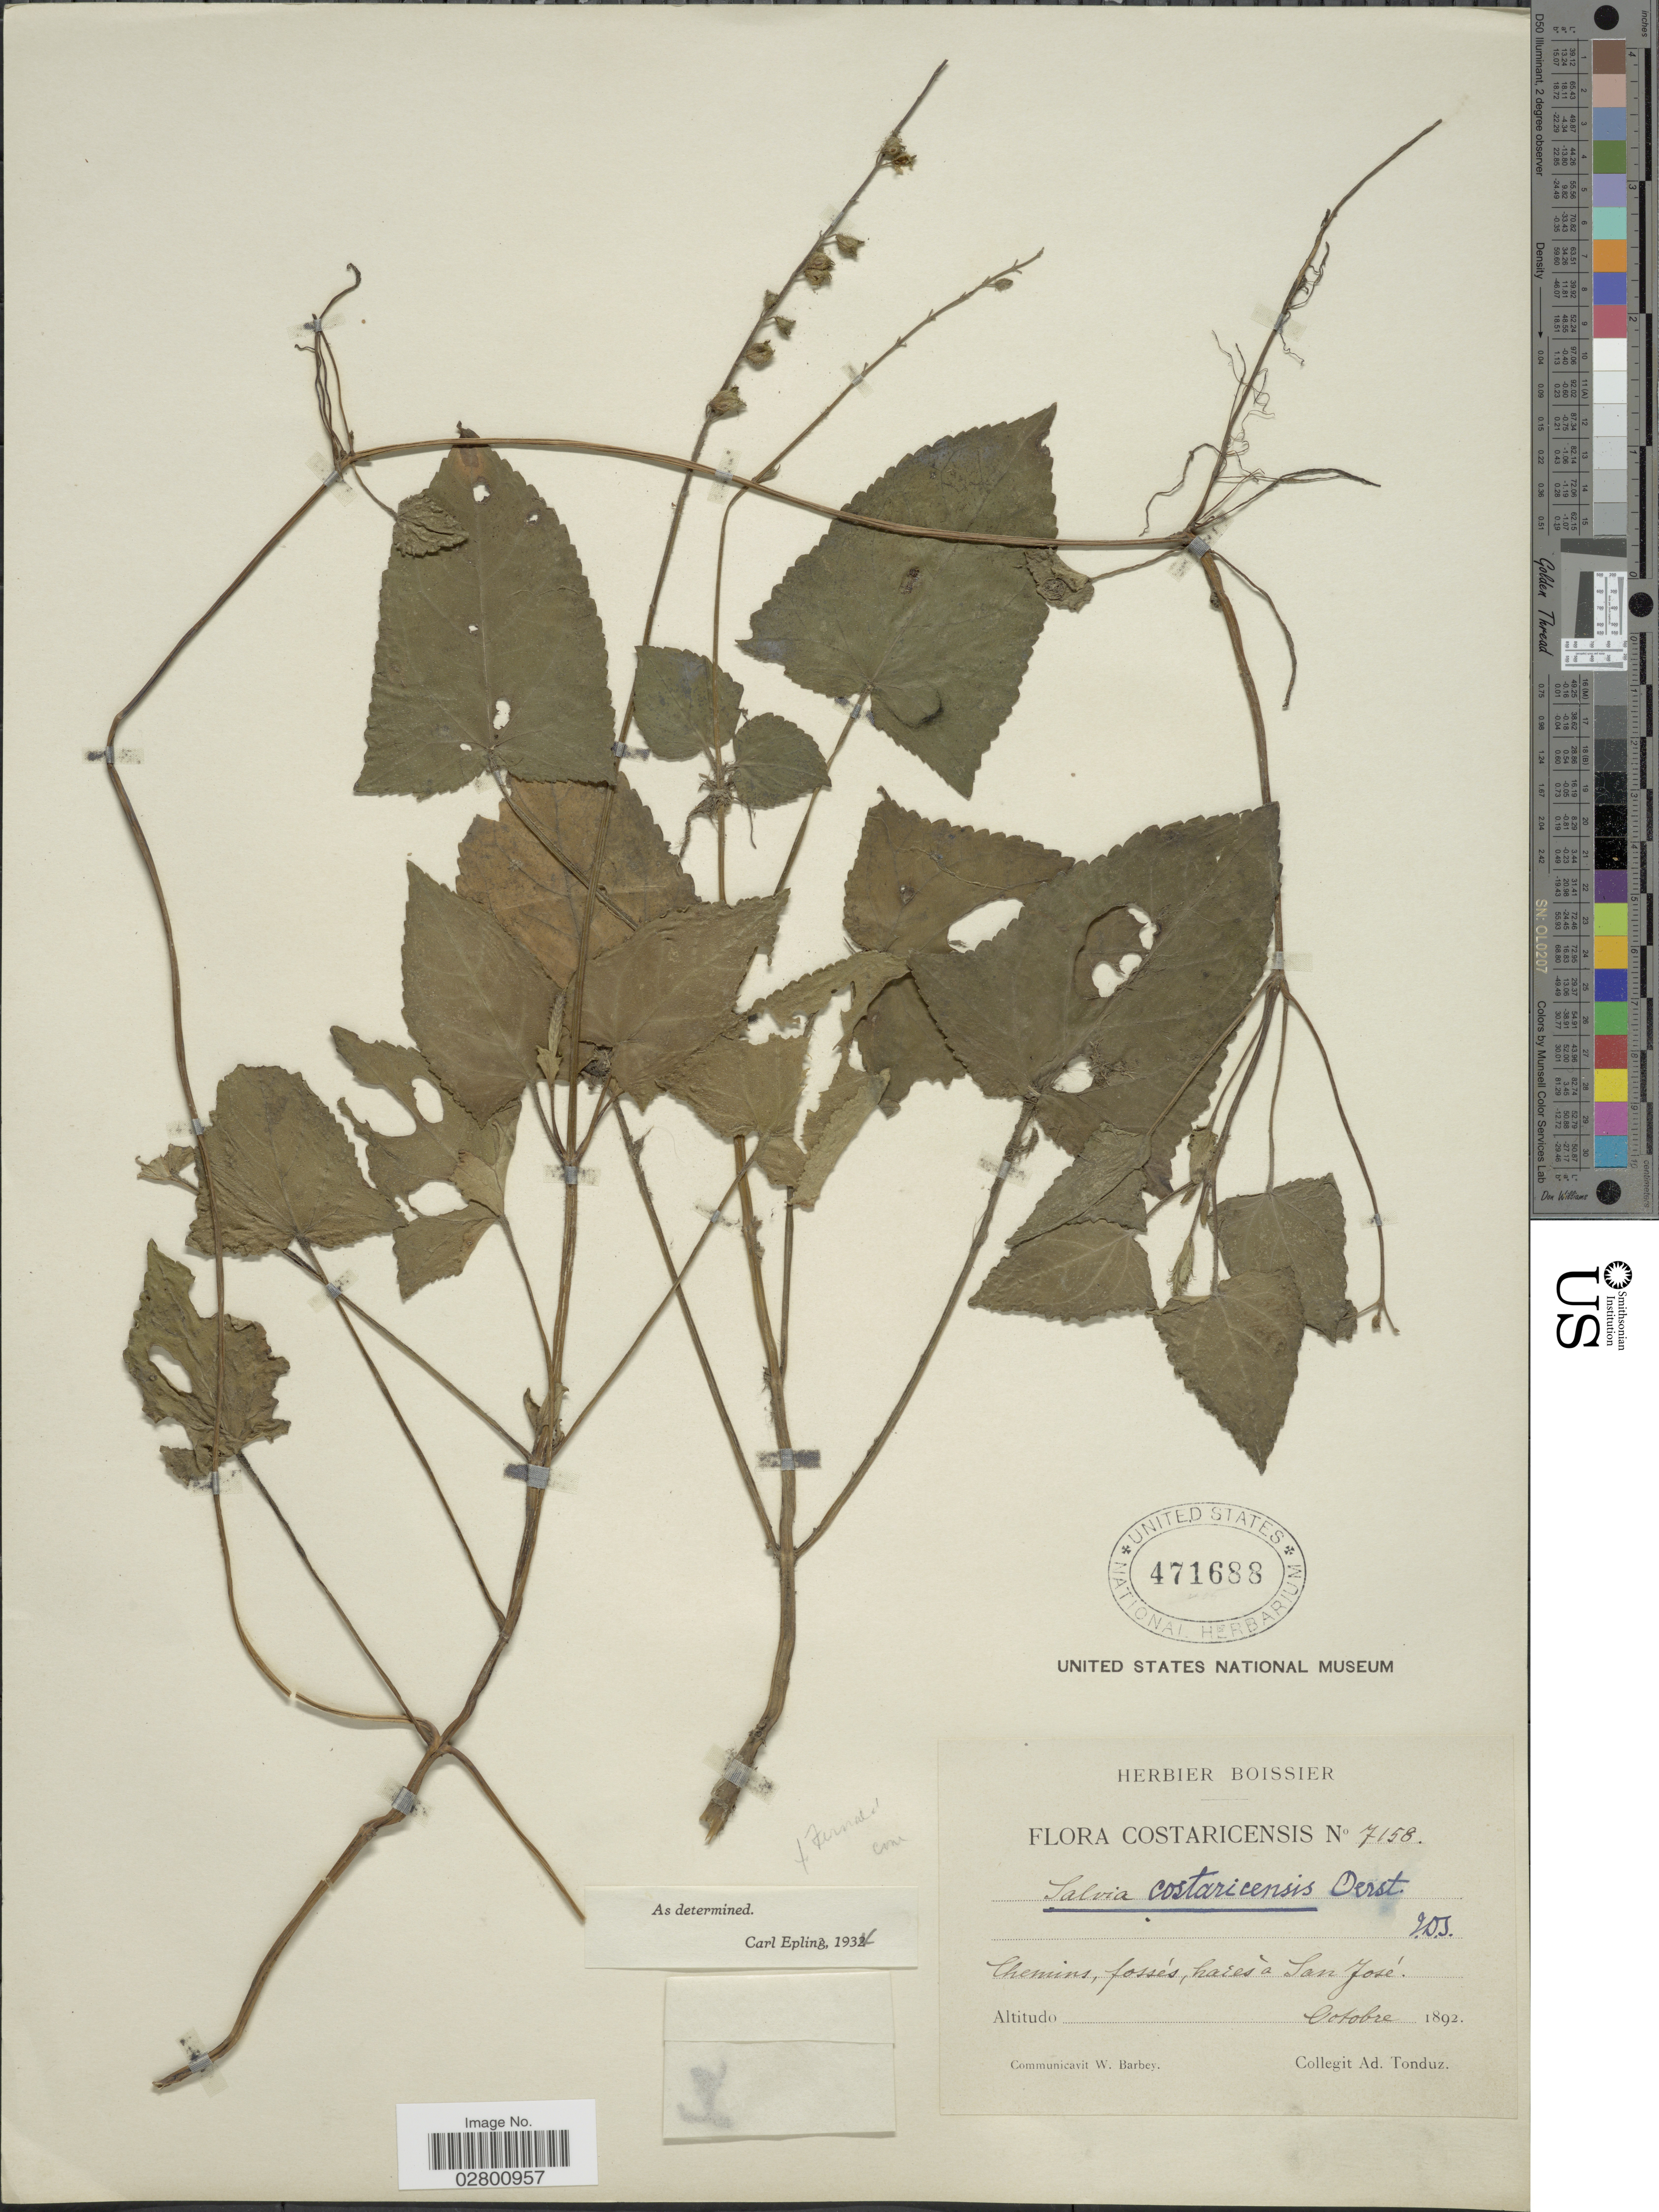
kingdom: Plantae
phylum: Tracheophyta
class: Magnoliopsida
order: Lamiales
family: Lamiaceae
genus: Salvia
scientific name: Salvia costaricensis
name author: Oerst.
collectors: A. Tonduz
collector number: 7158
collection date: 1892-10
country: Costa Rica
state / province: San José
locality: Chemins, fossés, haies à San José.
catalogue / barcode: US 471688